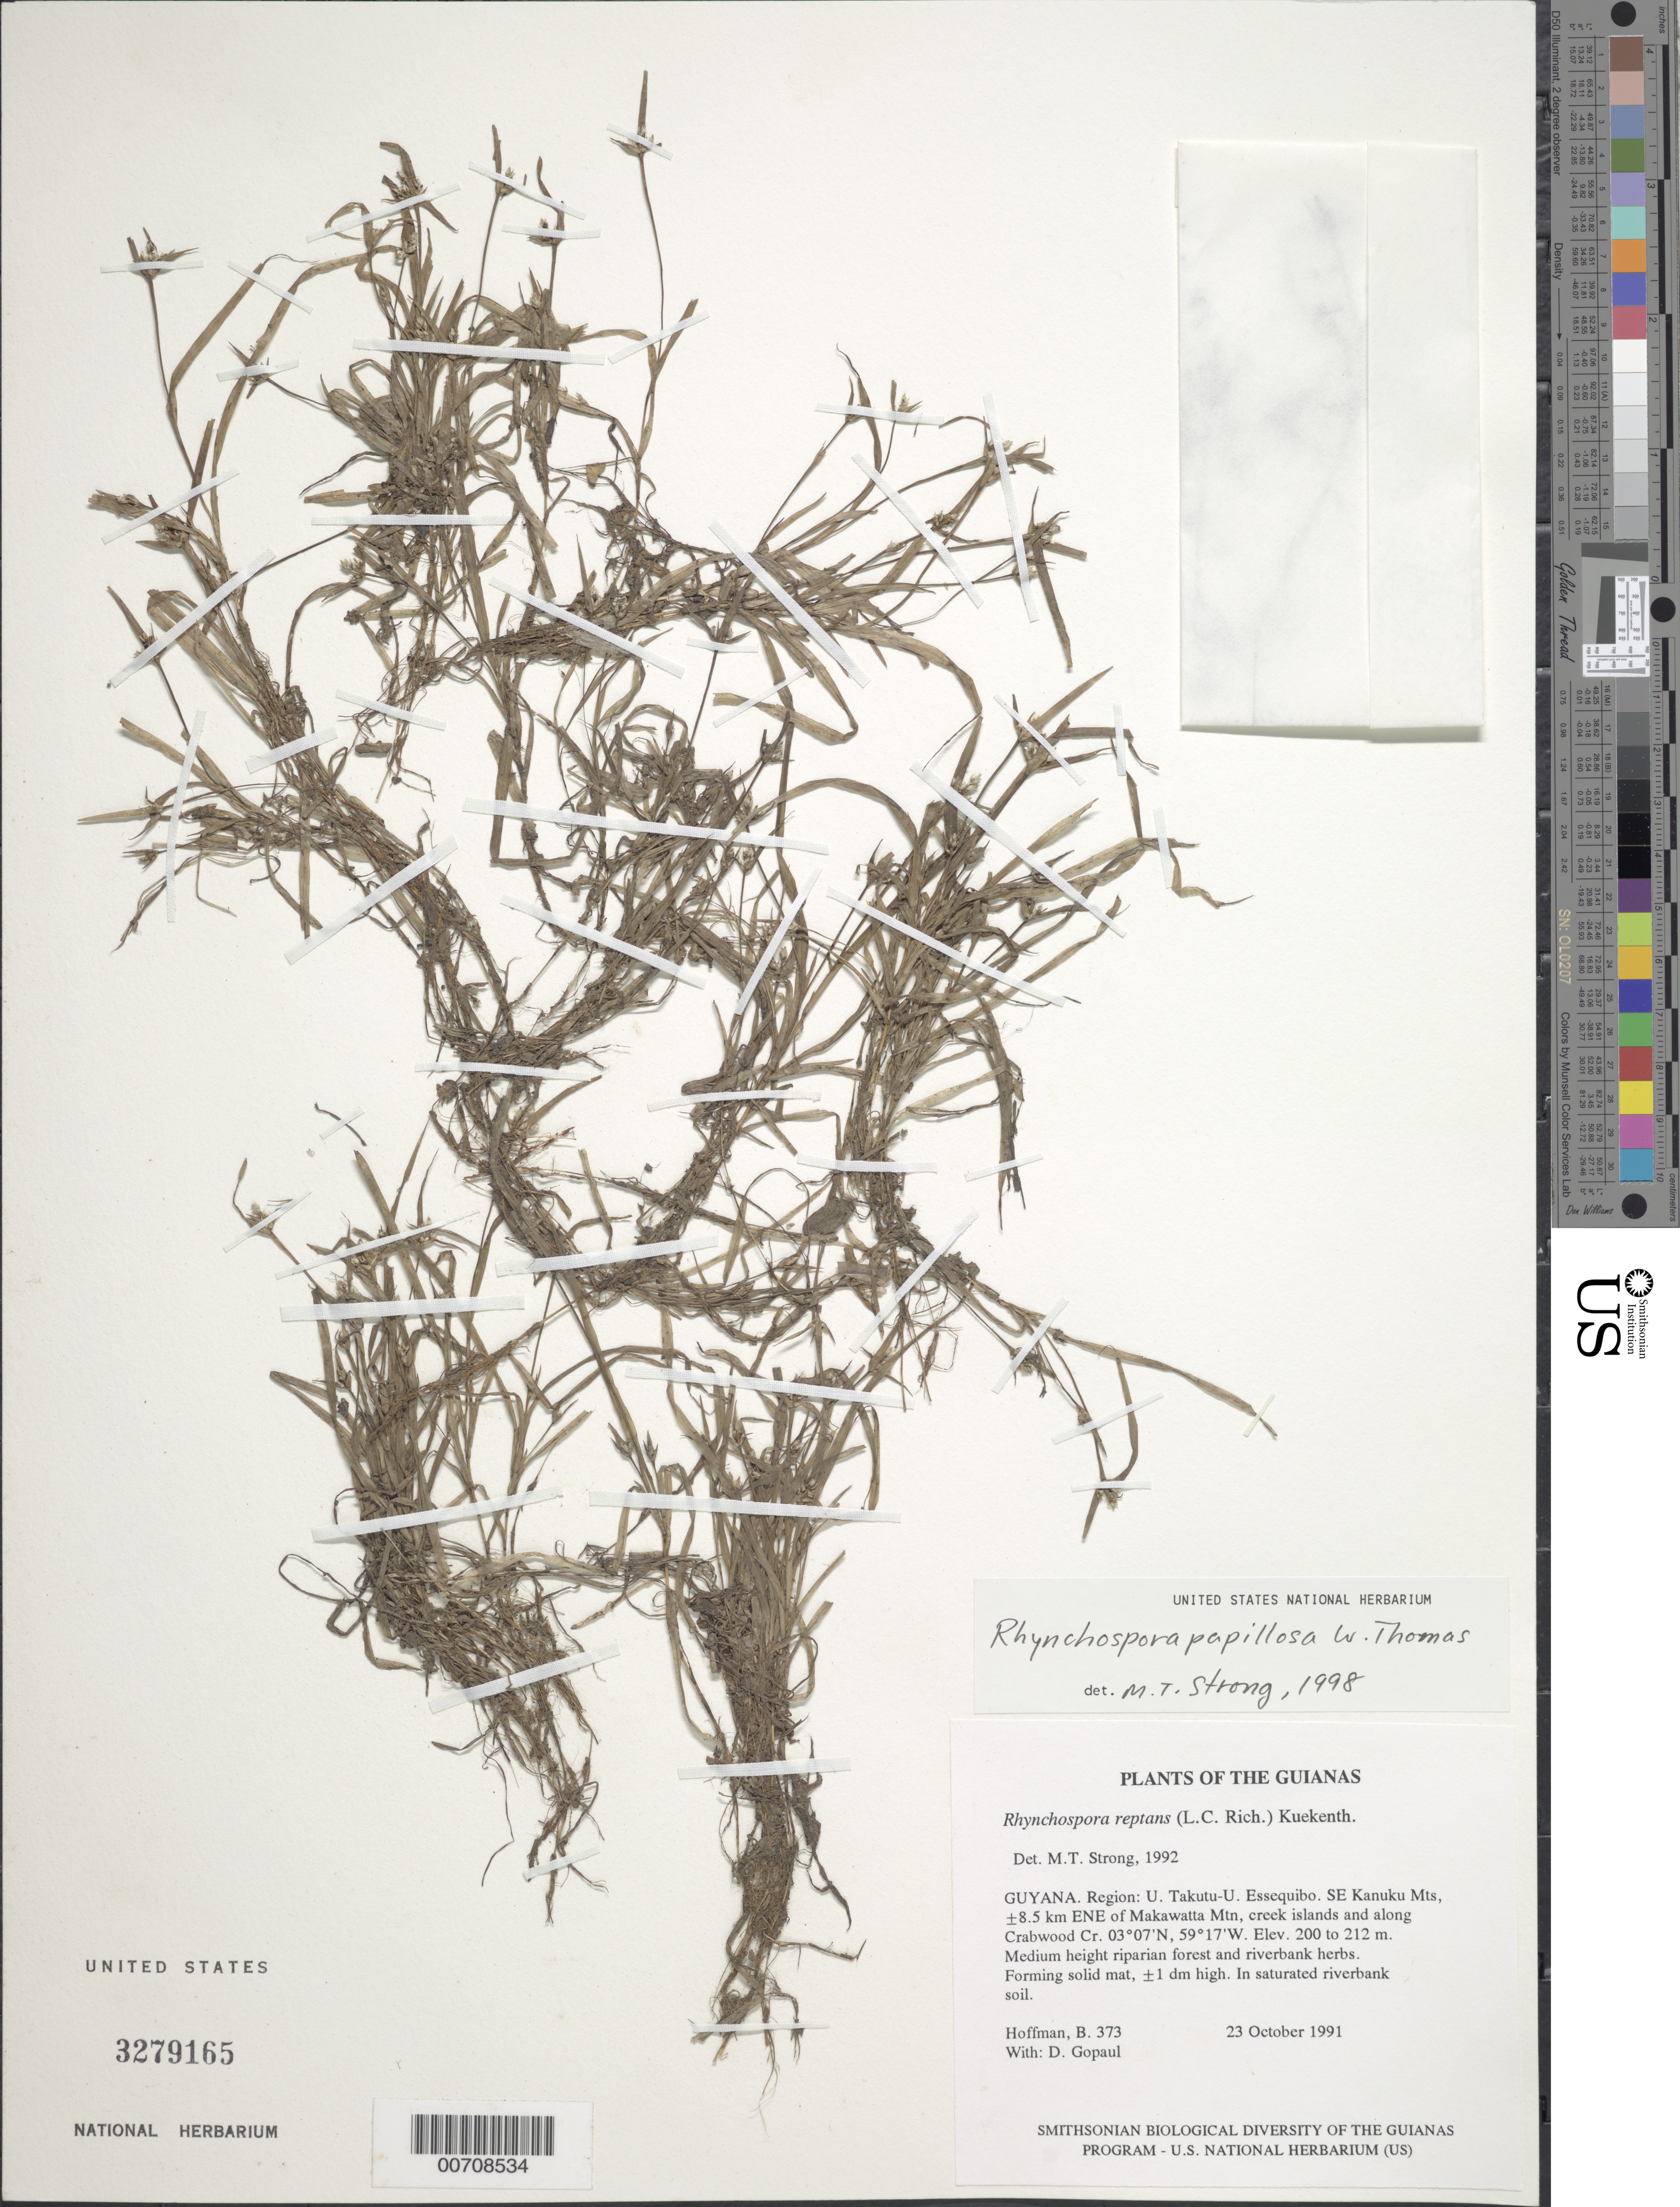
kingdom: Plantae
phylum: Tracheophyta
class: Liliopsida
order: Poales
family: Cyperaceae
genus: Rhynchospora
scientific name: Rhynchospora papillosa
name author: W.W. Thomas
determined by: Strong, M. T., (US), Smithsonian Institution - National Museum of Natural History (UNITED STATES)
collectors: B. Hoffman & D. Gopaul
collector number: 373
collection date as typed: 23 October 1991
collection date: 1991-10-23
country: Guyana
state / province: U. Takutu-U. Essequibo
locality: SE Kanuku Mts, ±8.5 km ENE of Makawatta Mtn, creek islands and along Crabwood Creek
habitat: Medium height riparian forest and riverbank herbs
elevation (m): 200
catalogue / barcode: US 3279165